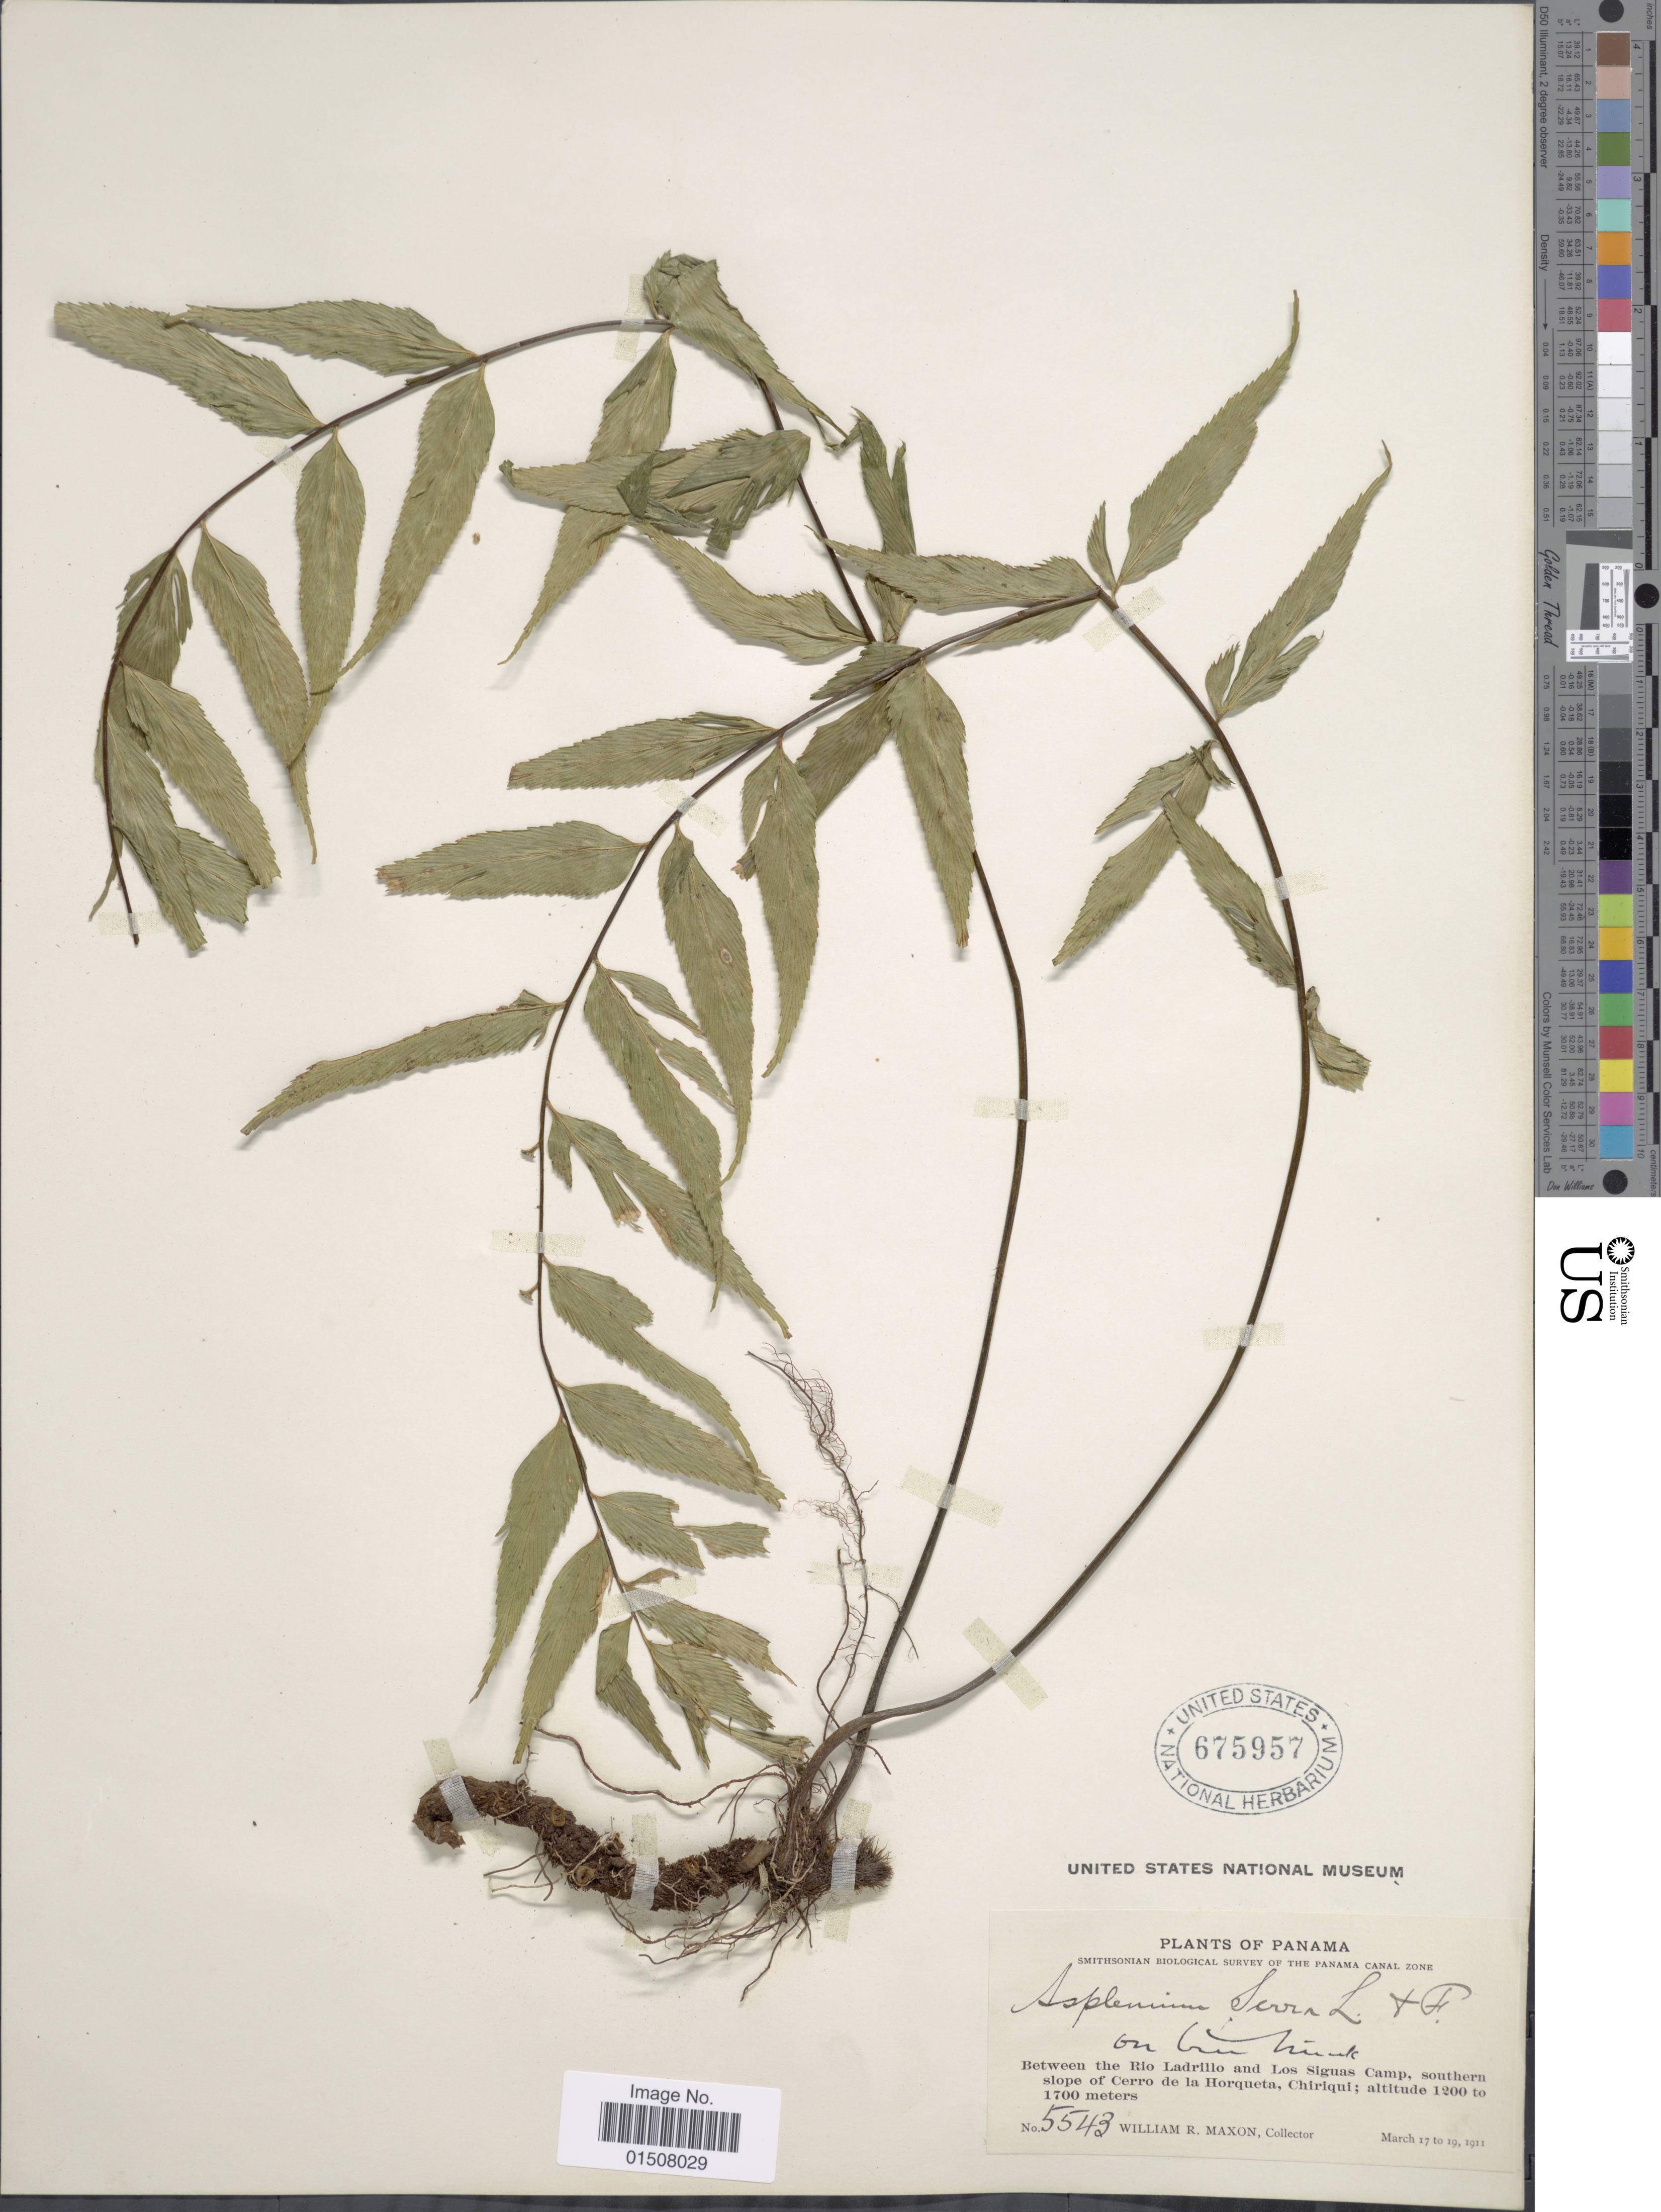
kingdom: Plantae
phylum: Tracheophyta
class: Polypodiopsida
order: Polypodiales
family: Aspleniaceae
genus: Asplenium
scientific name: Asplenium serra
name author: Langsd. & Fisch.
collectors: W. R. Maxon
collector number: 5543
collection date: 1911-03-17/1911-03-19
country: Panama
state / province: Chiriqui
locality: Between the Rio Ladrillo and Los Siguas Camp, southern slope of Cerro de la Horqueta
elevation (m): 1200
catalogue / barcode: US 675957